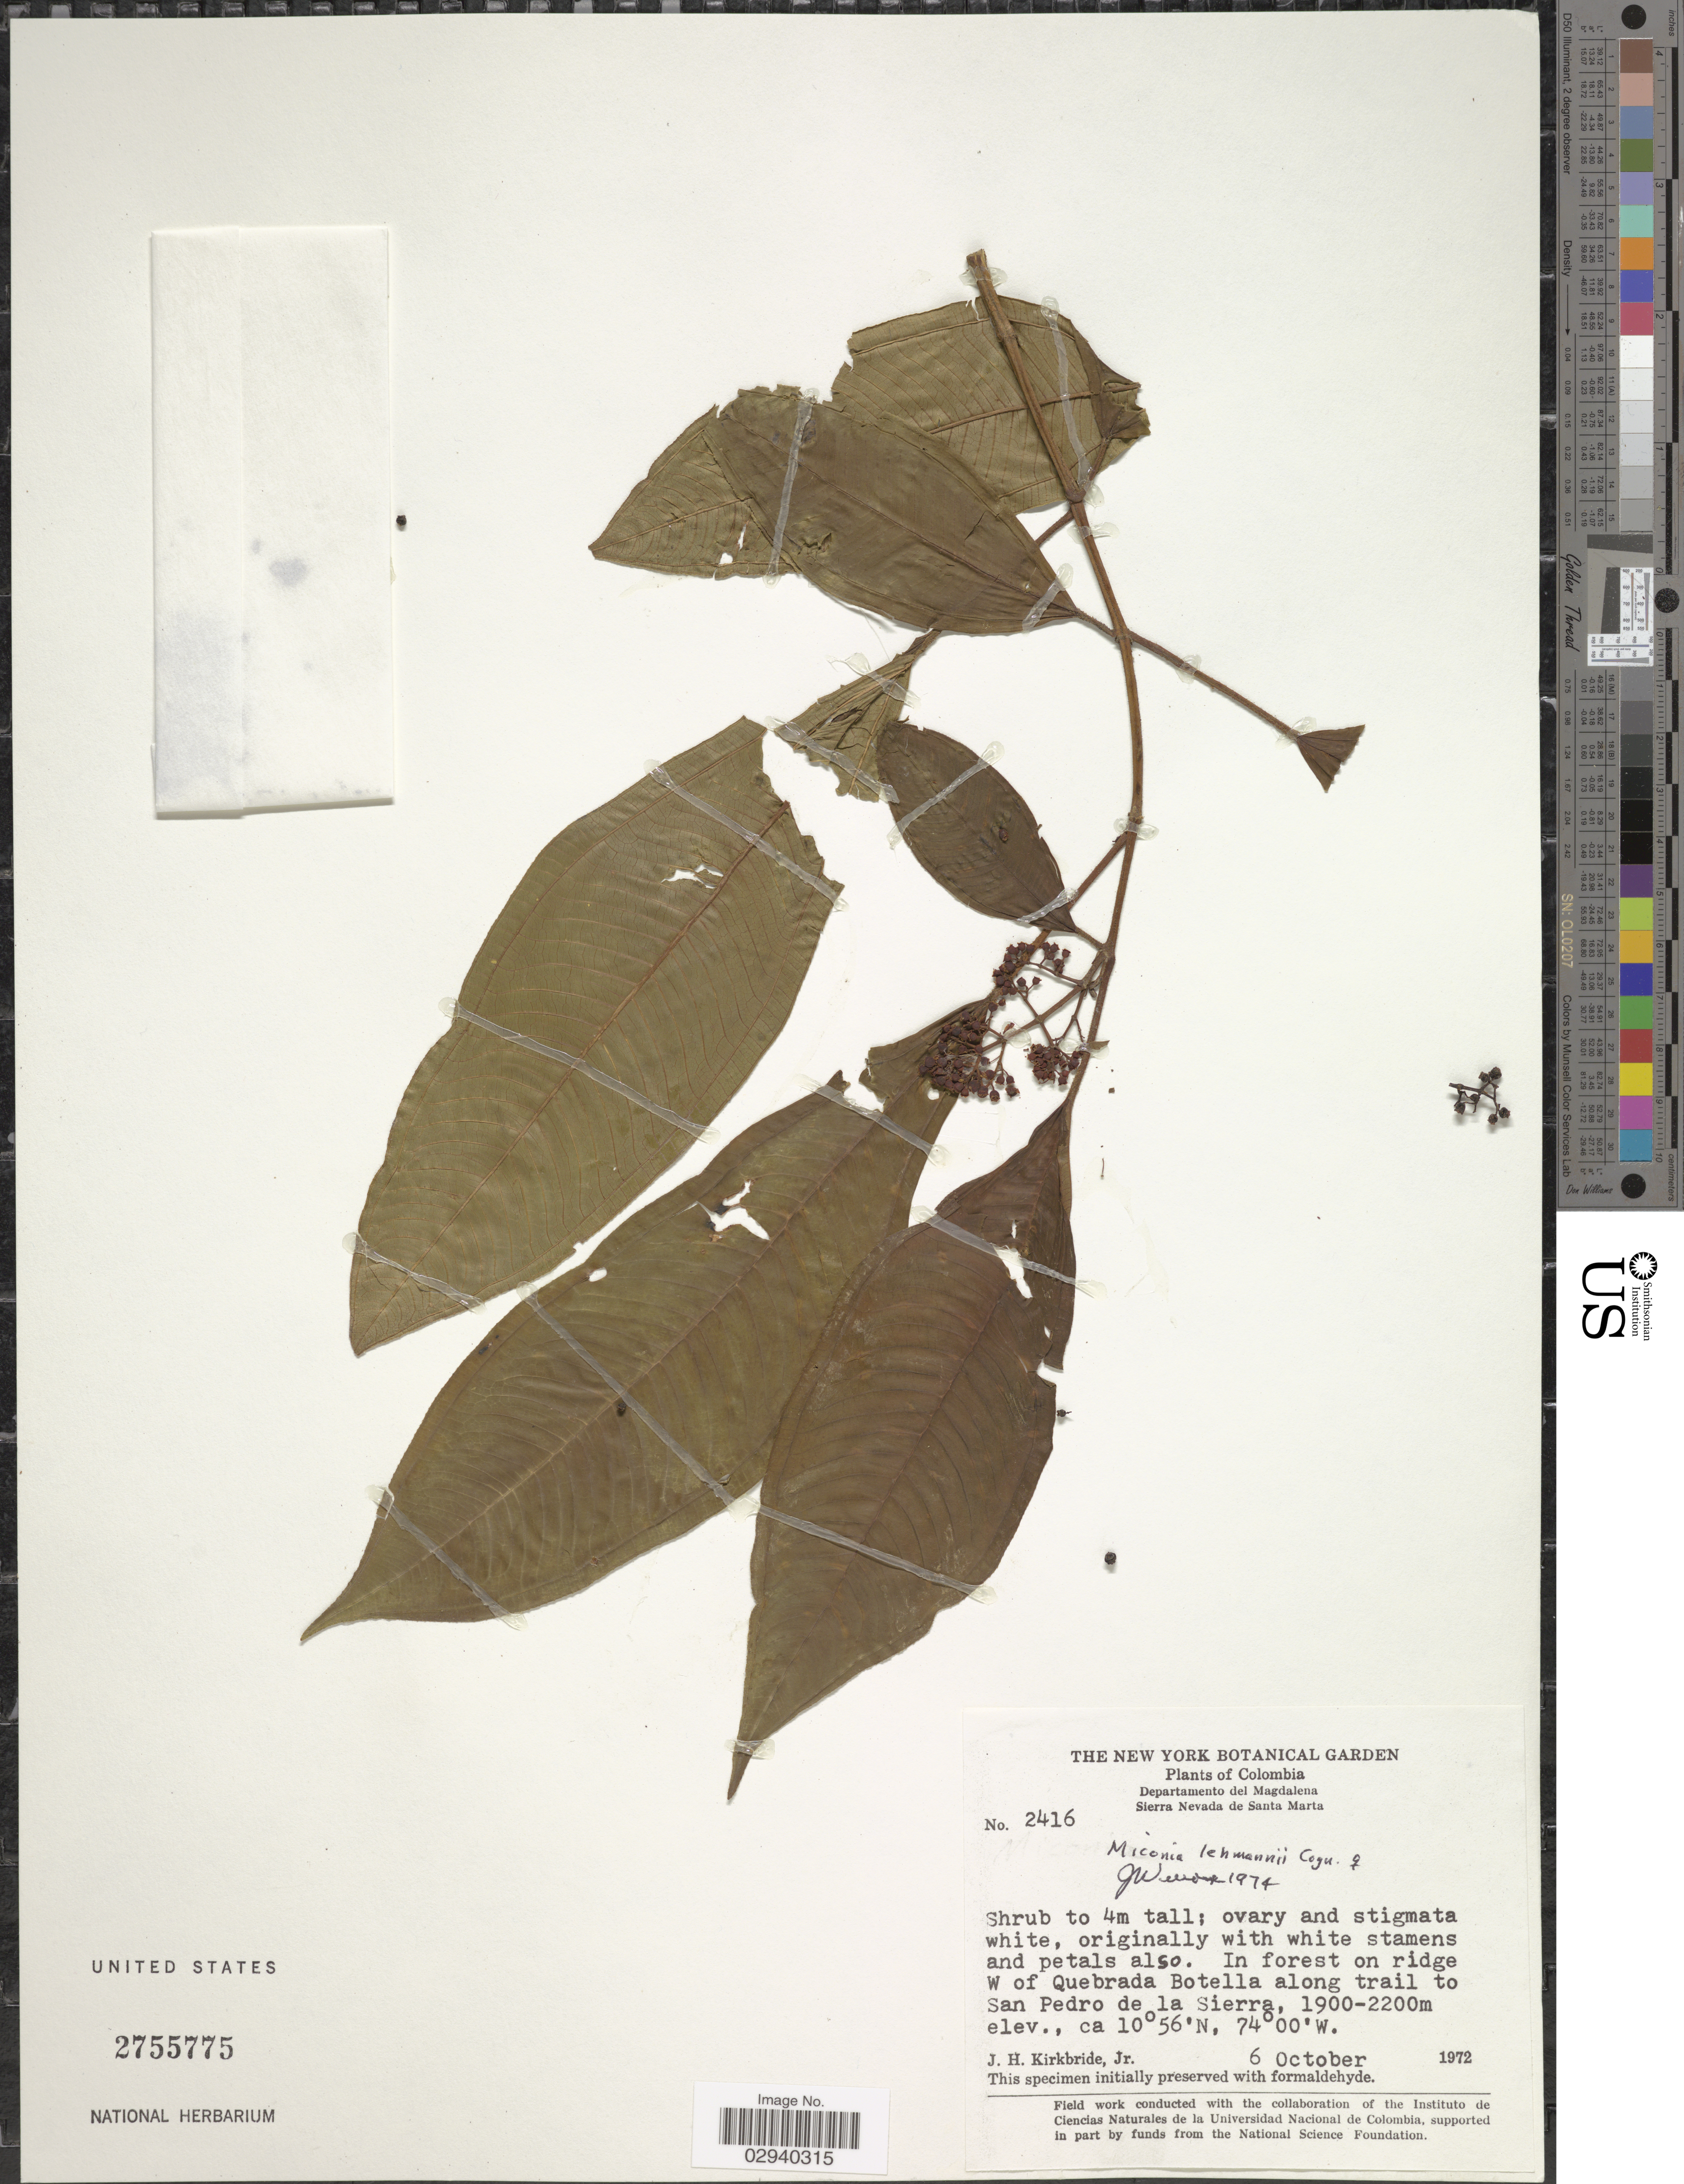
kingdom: Plantae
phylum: Tracheophyta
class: Magnoliopsida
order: Myrtales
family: Melastomataceae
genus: Miconia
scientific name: Miconia lehmannii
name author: Cogn.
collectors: J. H. Kirkbride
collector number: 2416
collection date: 1972-10-06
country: Colombia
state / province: Magdalena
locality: Sierra Nevada de Santa Marta. In forest on ridge W of Quebrada Botella along trail to San Pedro de la Sierra.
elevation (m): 1900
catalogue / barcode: US 2755775